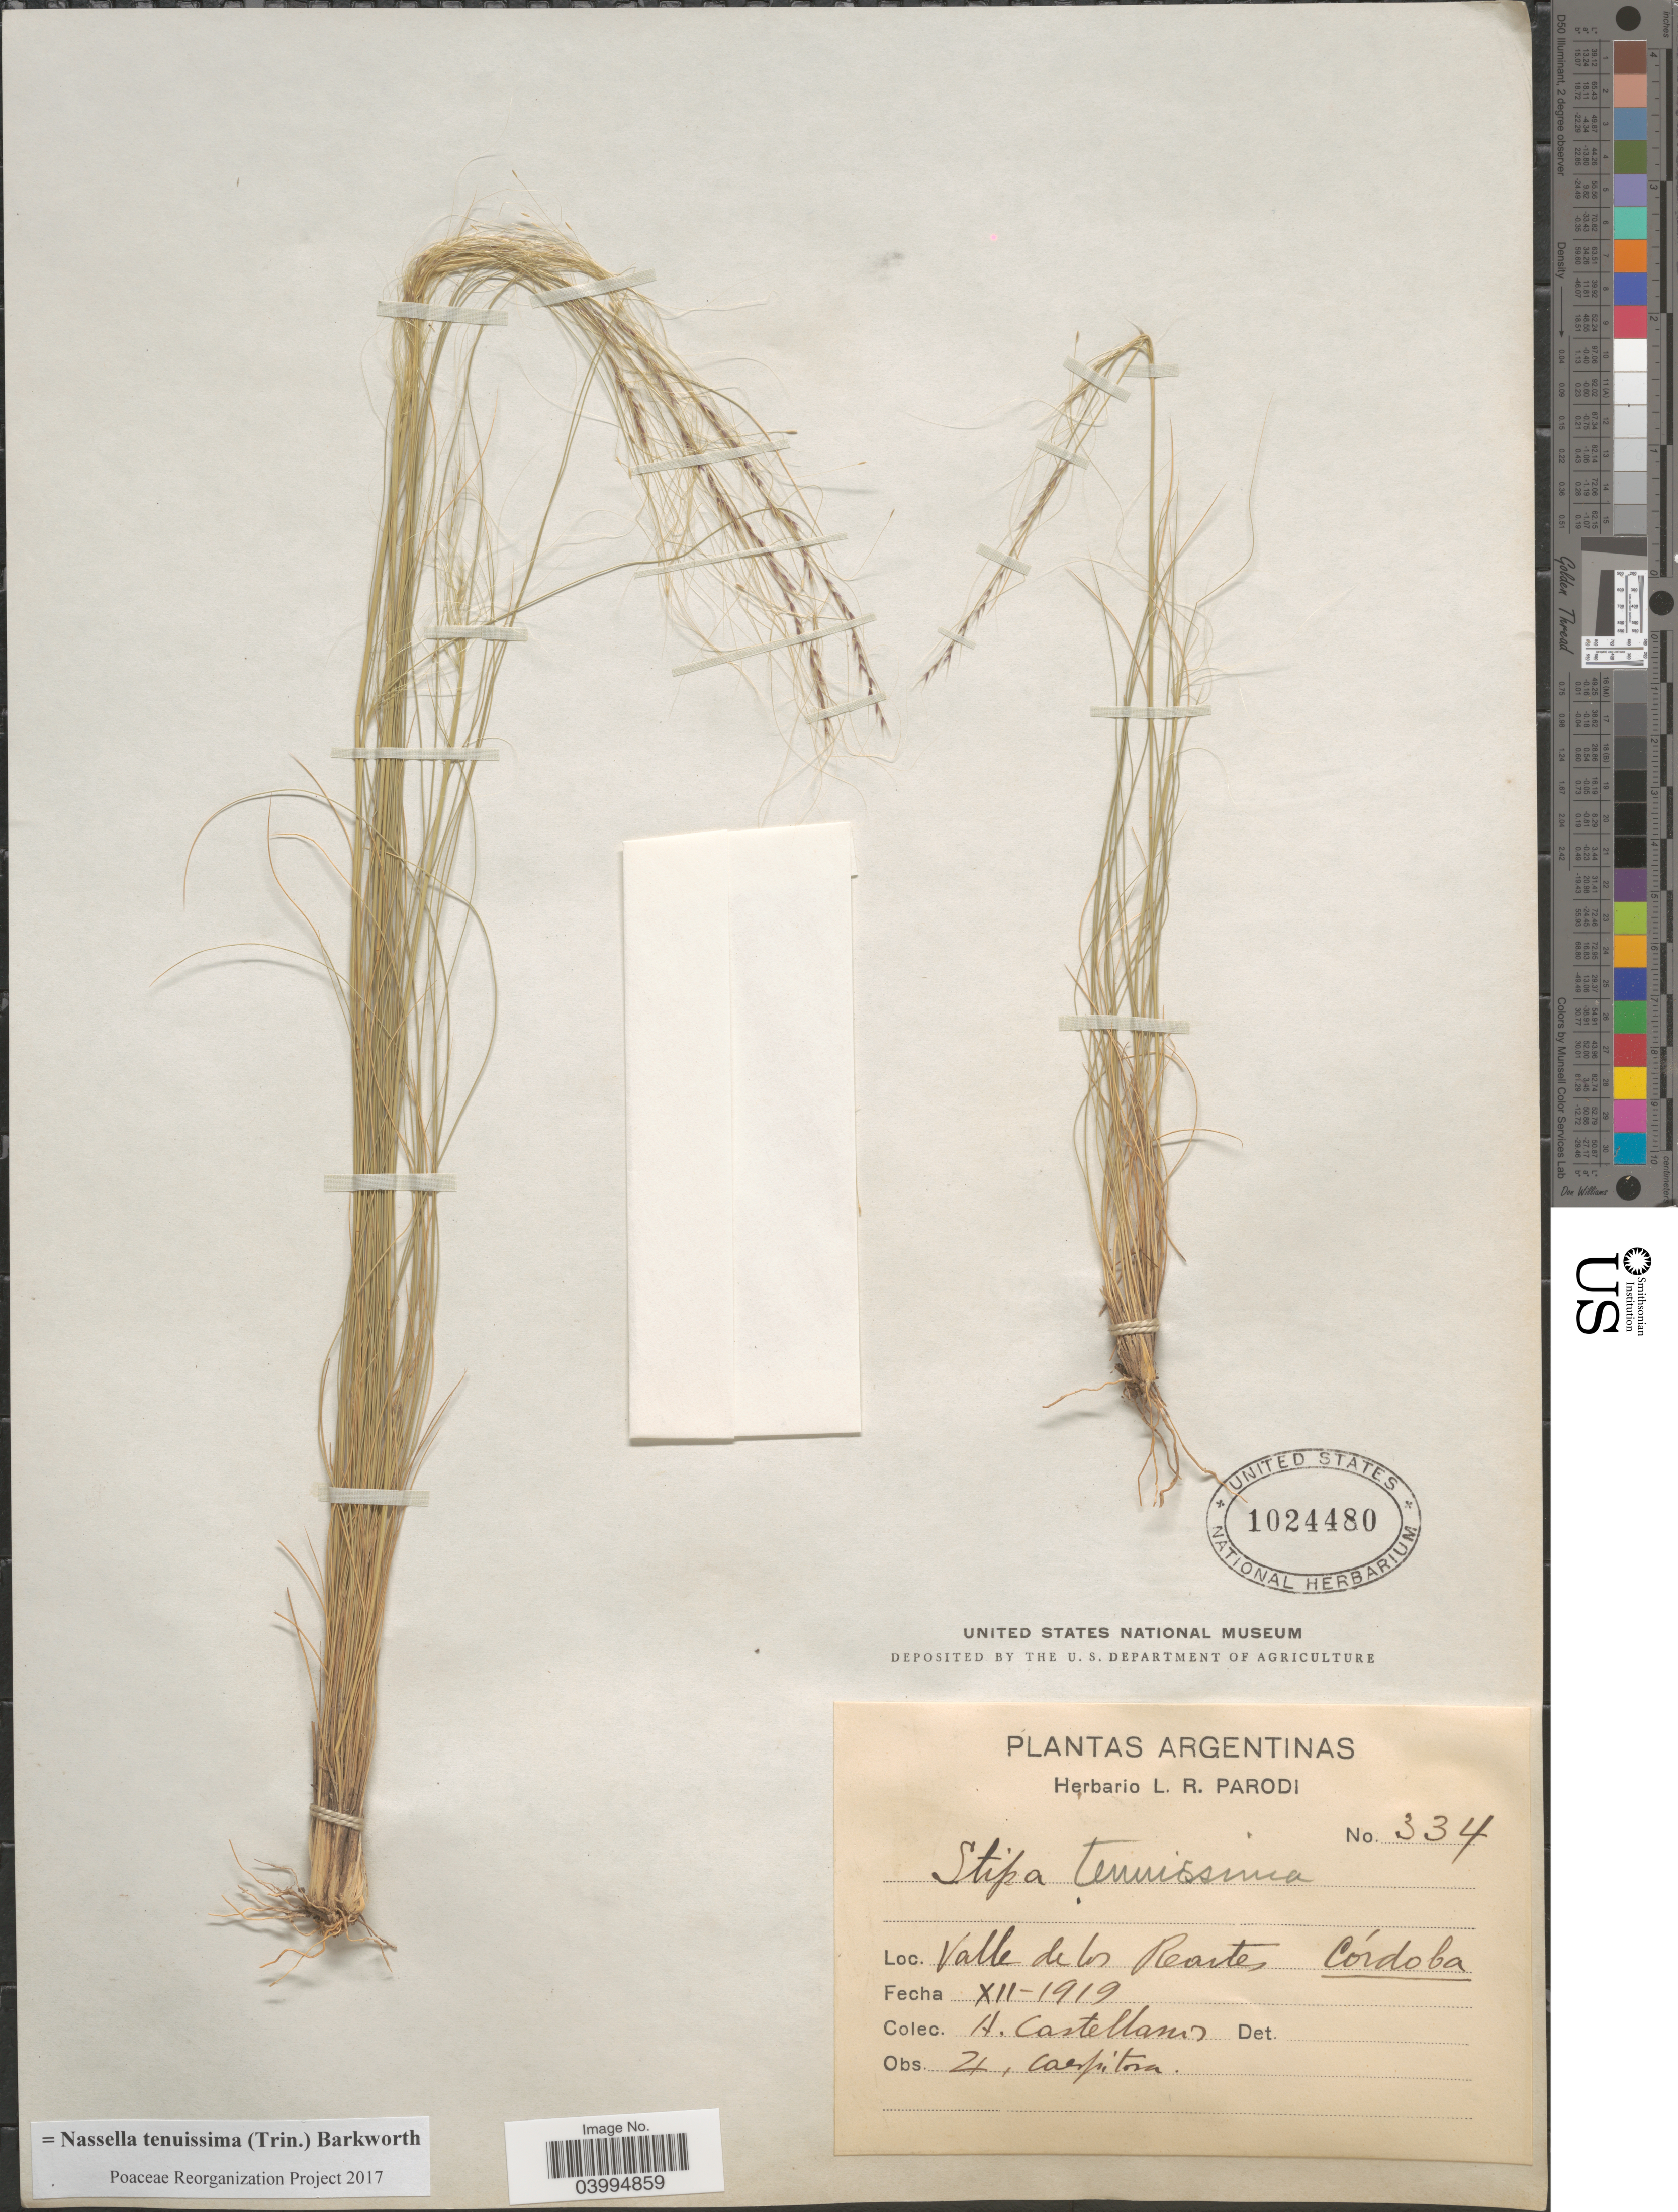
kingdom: Plantae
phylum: Tracheophyta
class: Liliopsida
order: Poales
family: Poaceae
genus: Nassella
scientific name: Nassella tenuissima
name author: (Trin.) Barkworth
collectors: A. Castellanos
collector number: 334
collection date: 1919-12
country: Argentina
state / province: Cordoba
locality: Valle de los Reartes.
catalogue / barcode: US 1024480